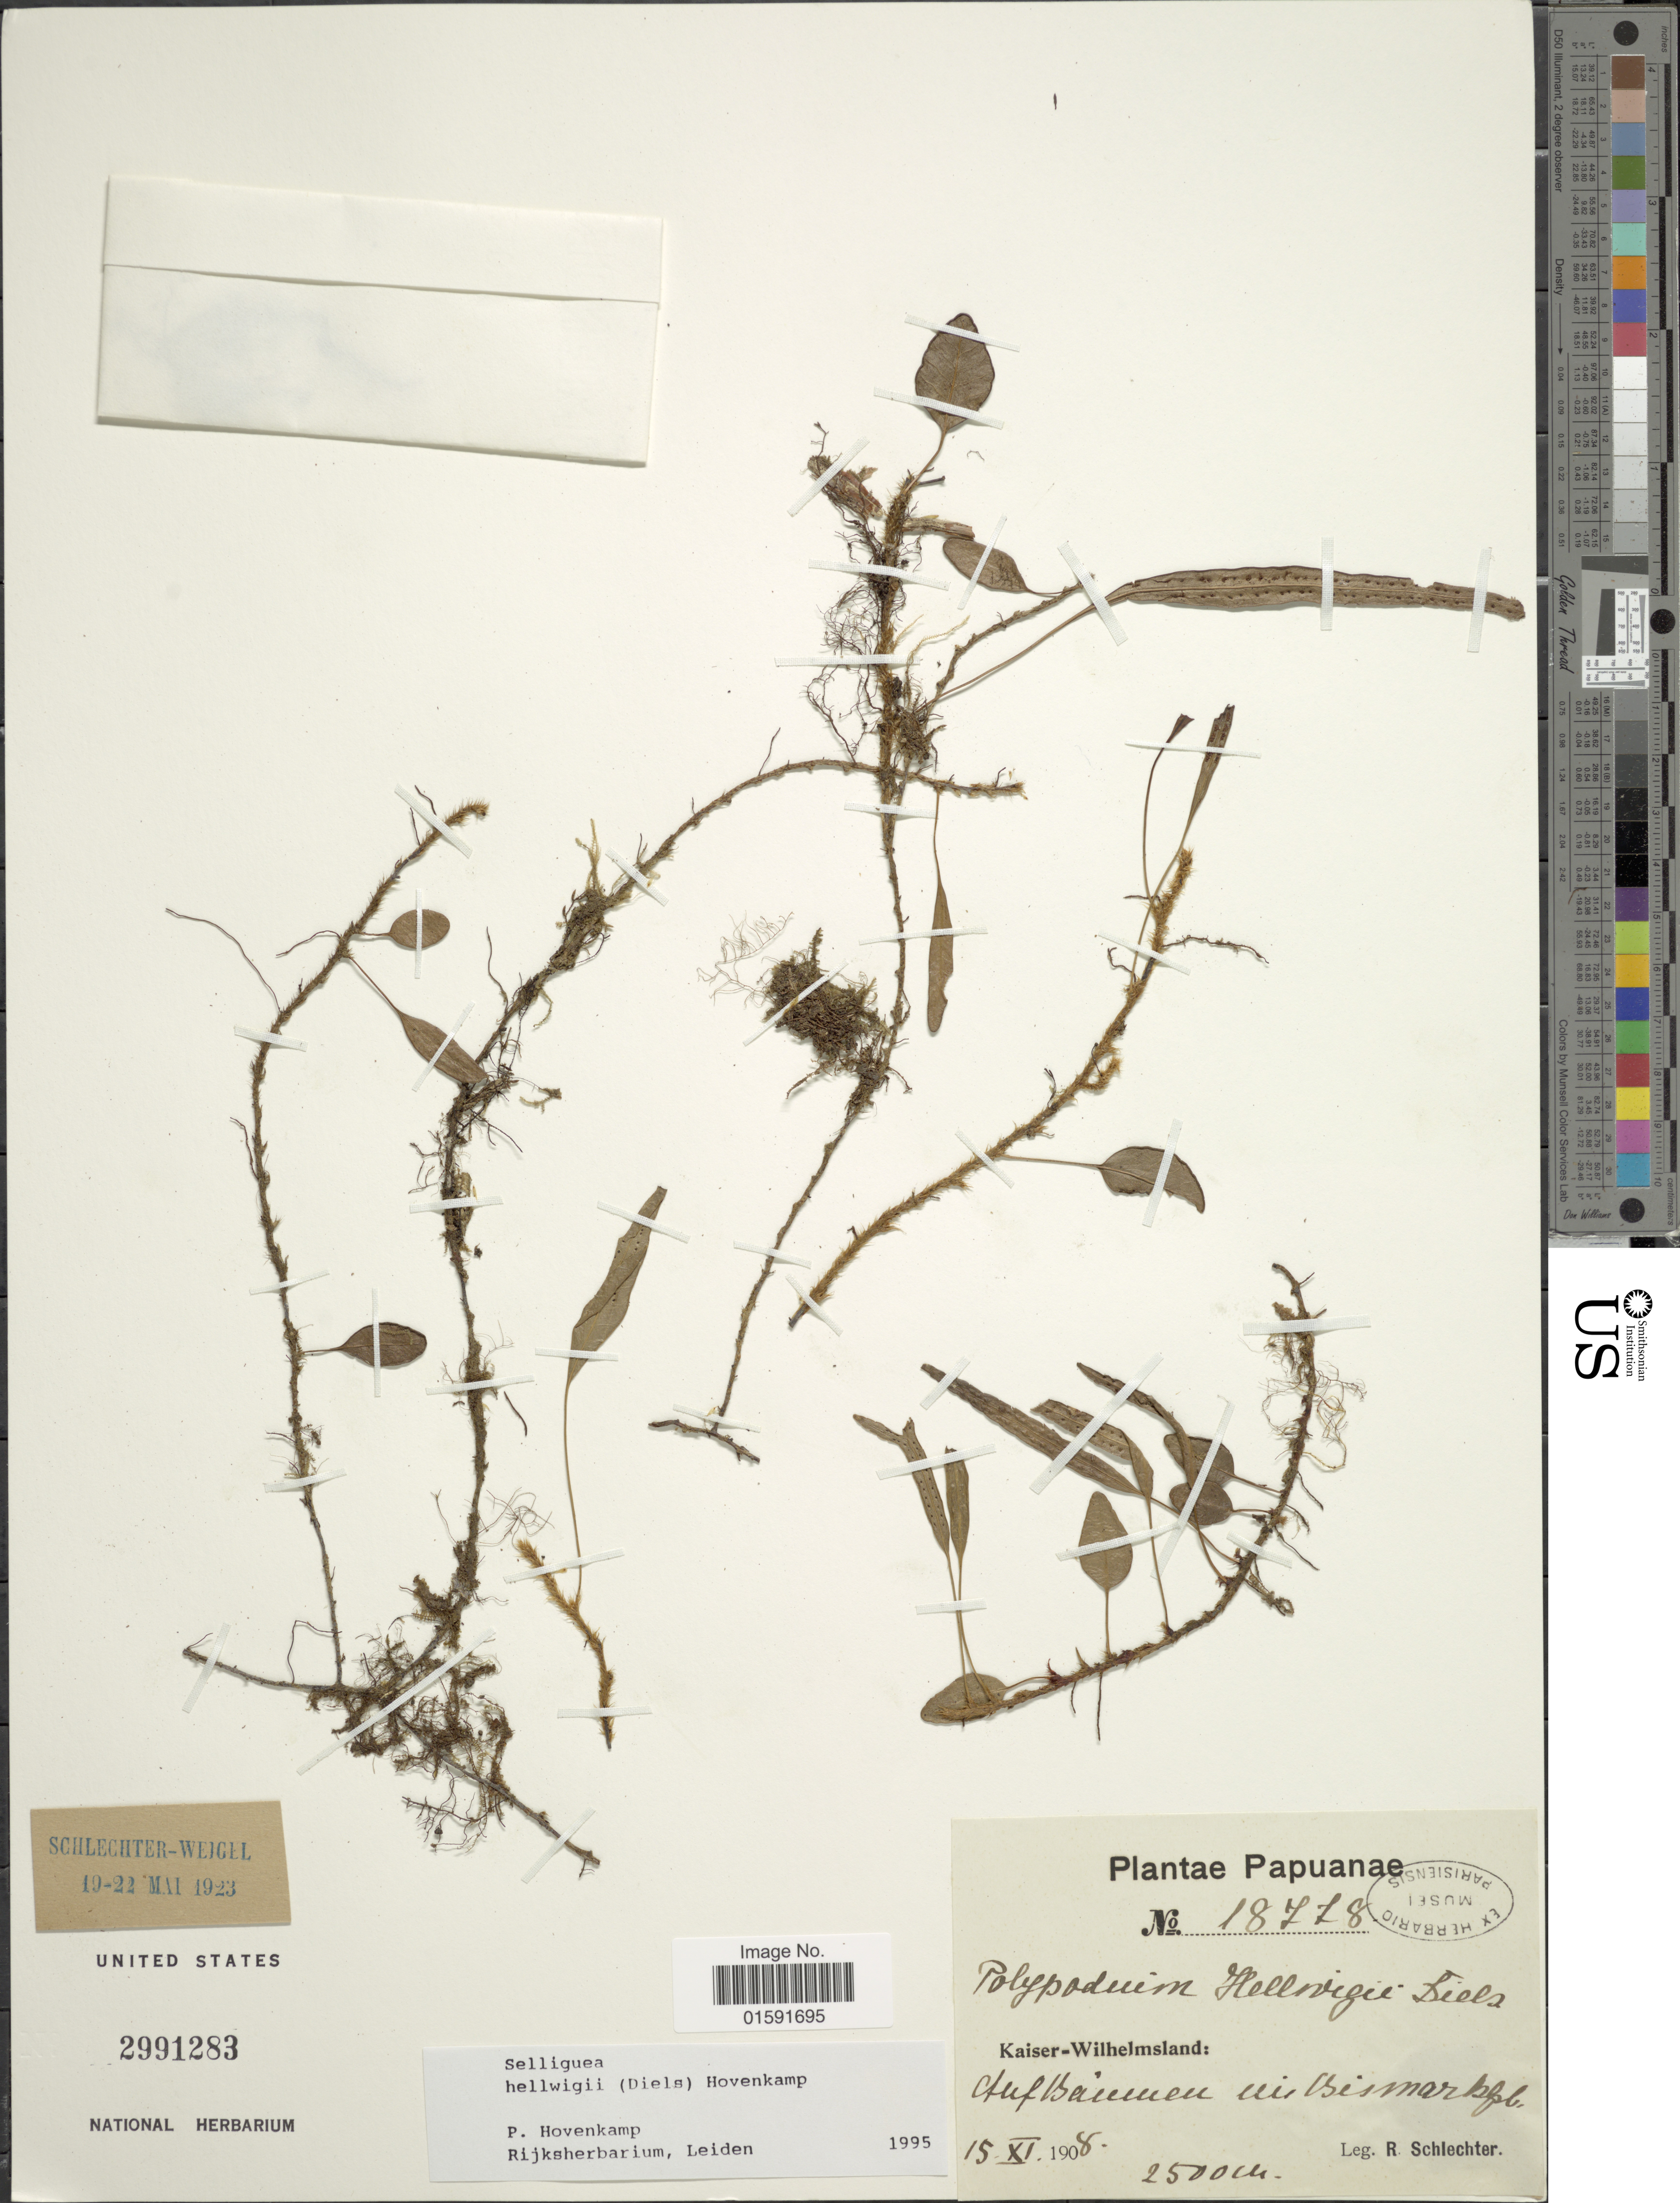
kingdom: Plantae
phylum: Tracheophyta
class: Polypodiopsida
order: Polypodiales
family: Polypodiaceae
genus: Selliguea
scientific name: Selliguea hellwigii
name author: (Diels) Hovenkamp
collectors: F. R. R. Schlechter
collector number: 18778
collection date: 1908-11-15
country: Papua New Guinea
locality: Papua, Kaiser-Wilhelmsland: Auf Bäumen in Bismarck geb.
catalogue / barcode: US 2991283